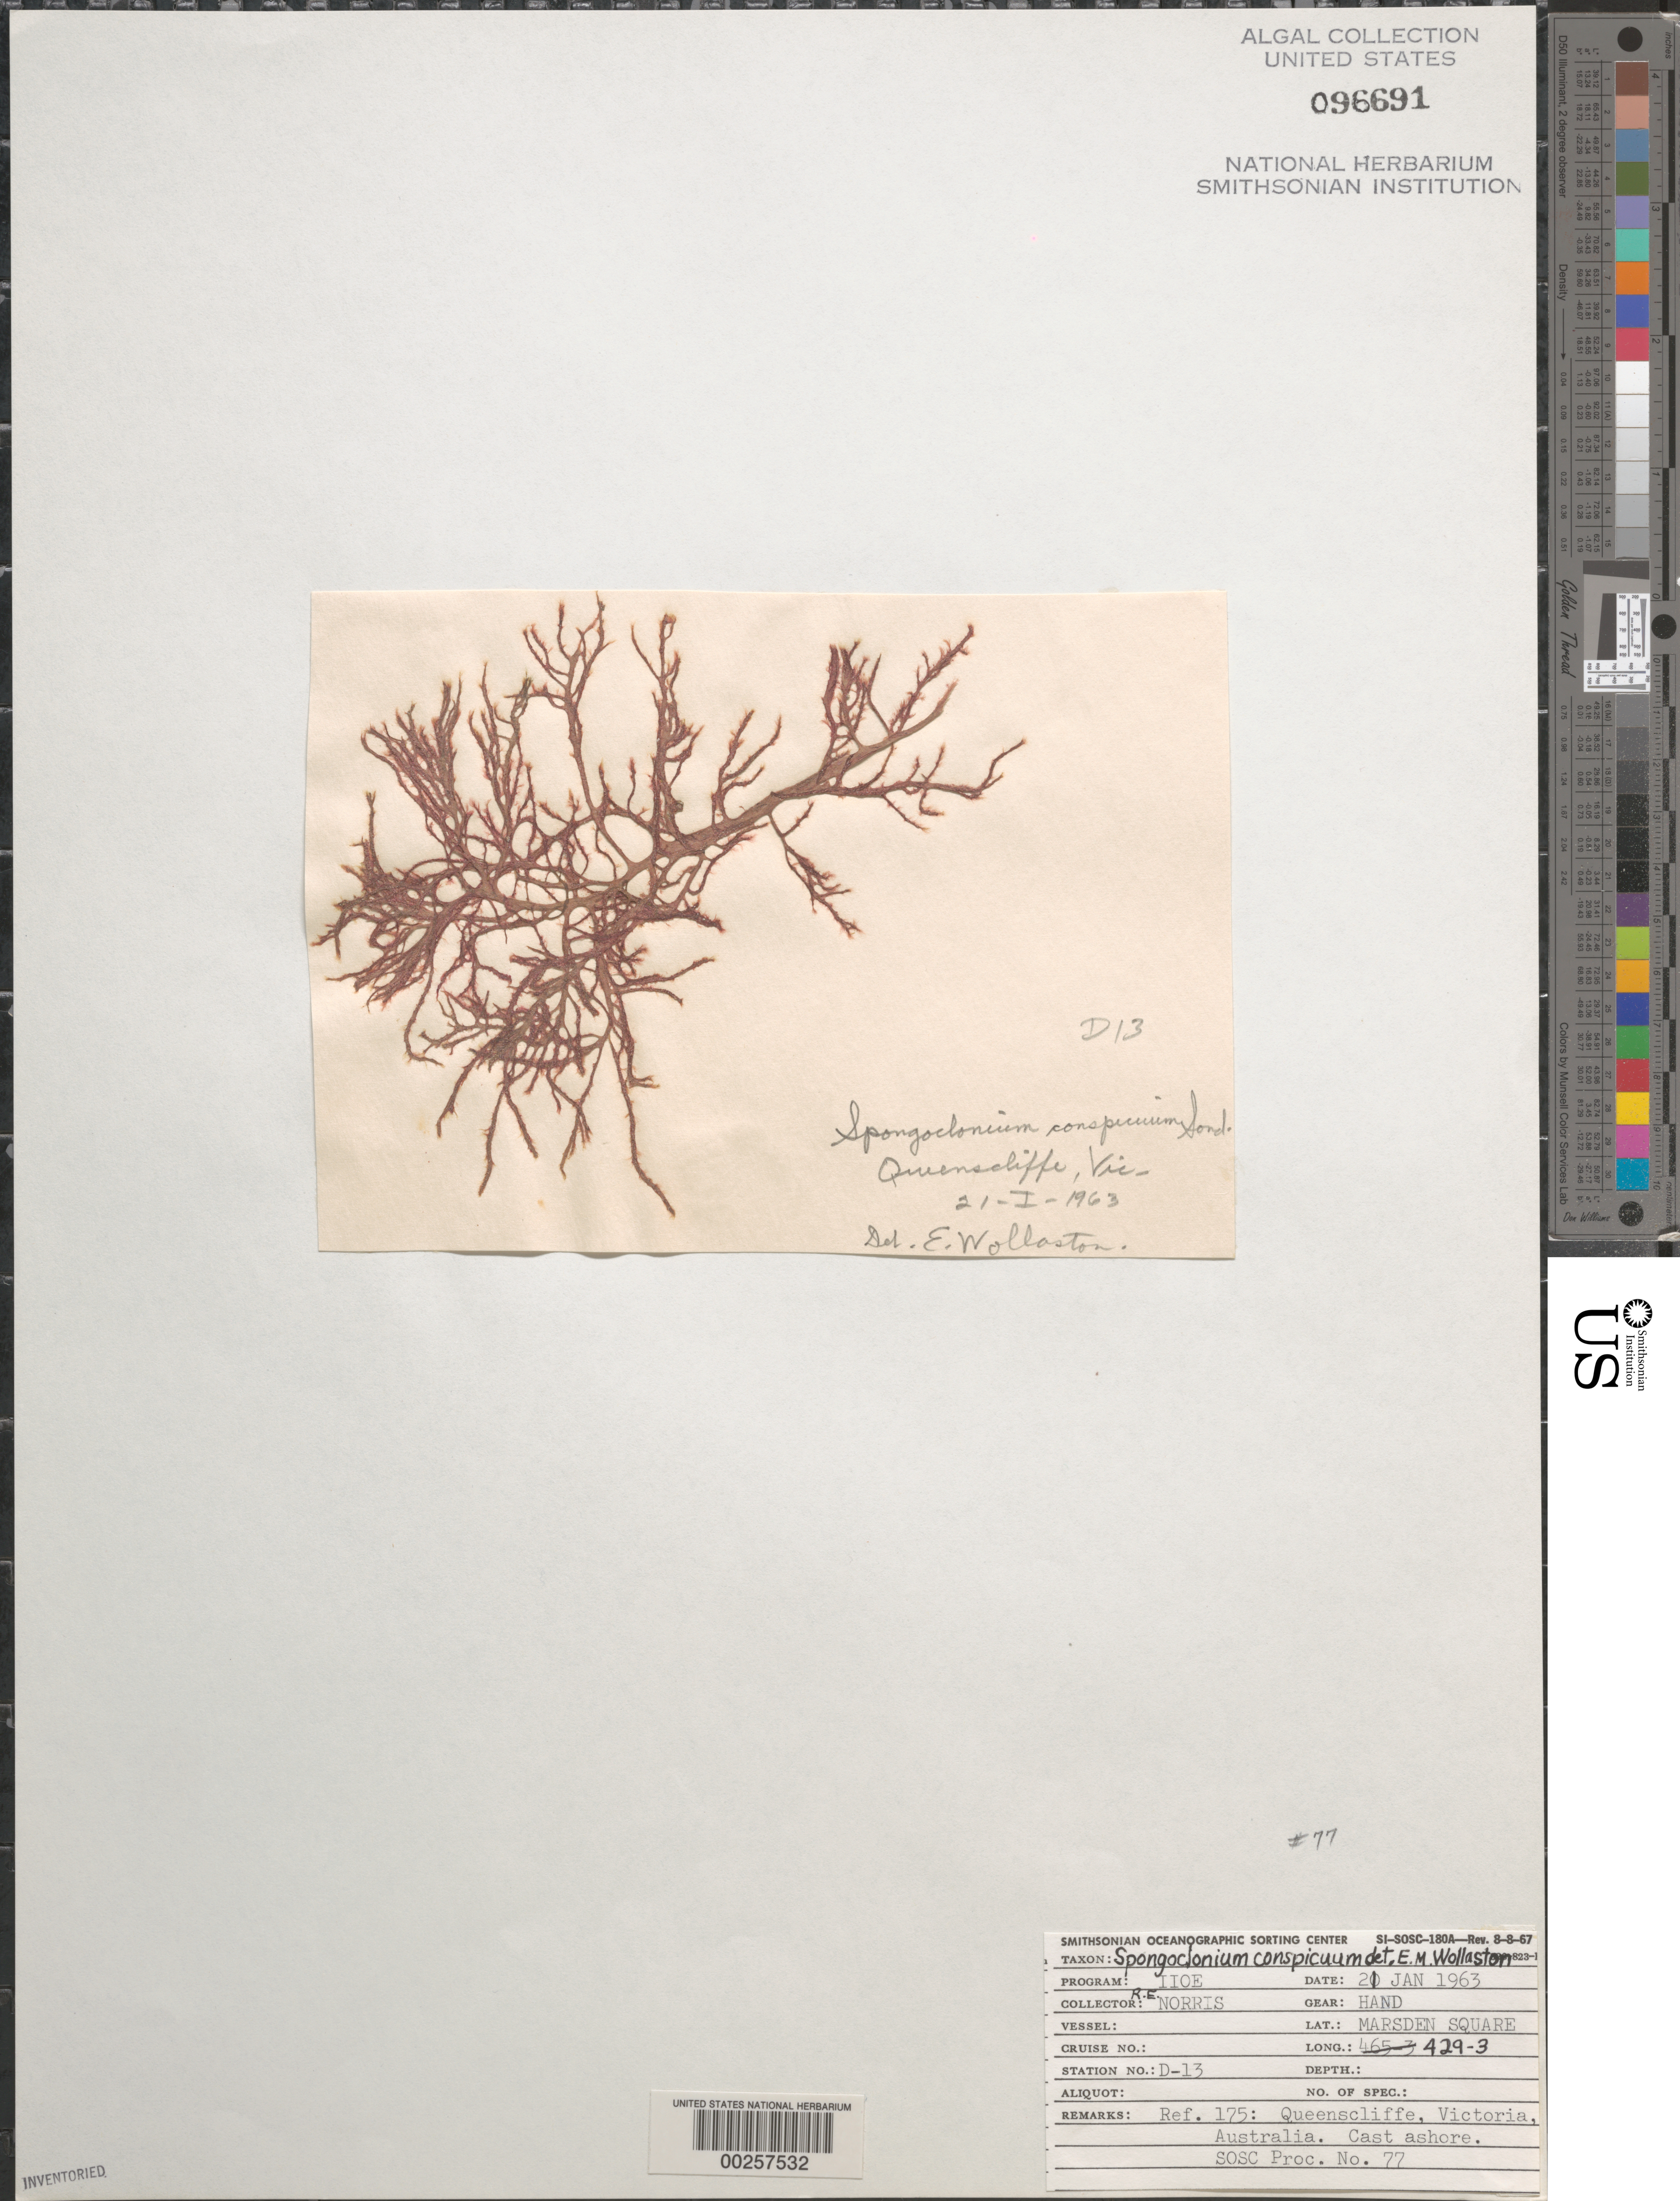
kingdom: Plantae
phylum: Rhodophyta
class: Florideophyceae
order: Ceramiales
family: Wrangeliaceae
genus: Spongoclonium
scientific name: Spongoclonium conspicuum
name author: O.G. Sond.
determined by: Wollaston, E. M.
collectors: R. E. Norris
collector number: Station D-13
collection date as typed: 21 Jan 1963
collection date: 1963-01-21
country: Australia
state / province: Victoria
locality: Queenscliffe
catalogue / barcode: US 96691